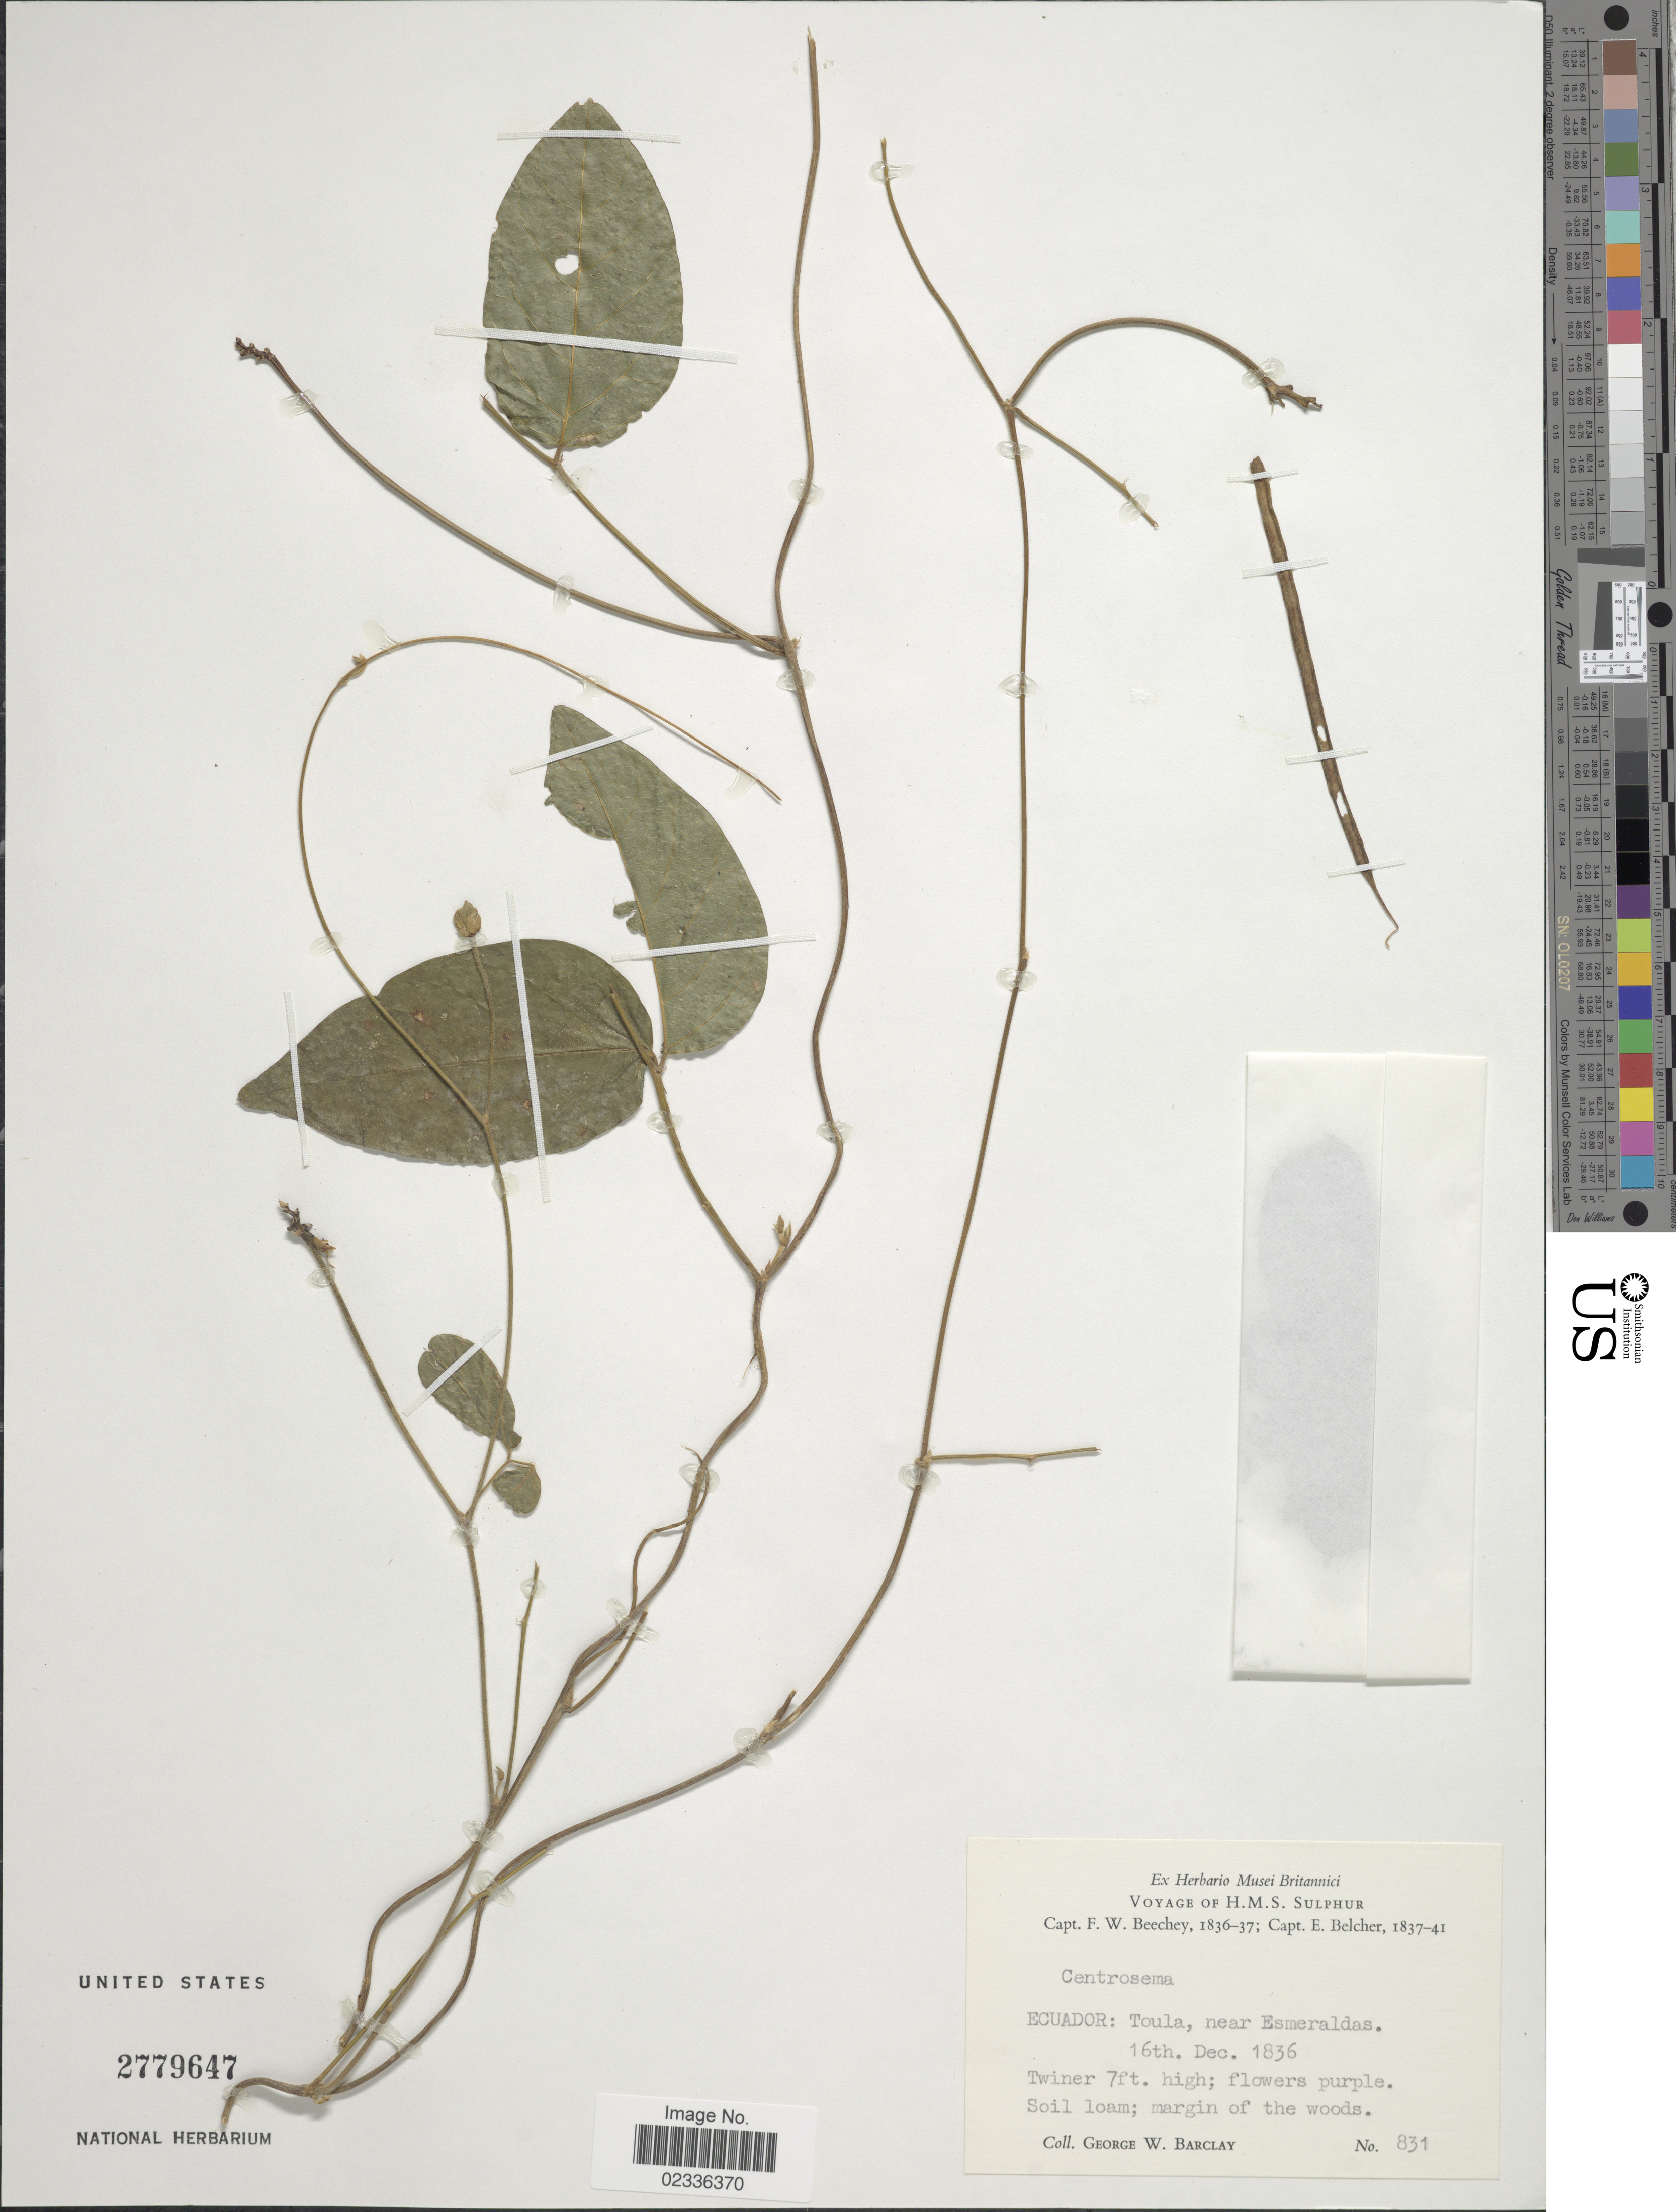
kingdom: Plantae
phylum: Tracheophyta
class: Magnoliopsida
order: Fabales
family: Fabaceae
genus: Centrosema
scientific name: Centrosema sp.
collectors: G. W. Barclay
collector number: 831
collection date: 1836-12-16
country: Ecuador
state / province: Esmeraldas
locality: Toula, near Esmeraldas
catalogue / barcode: US 2779647